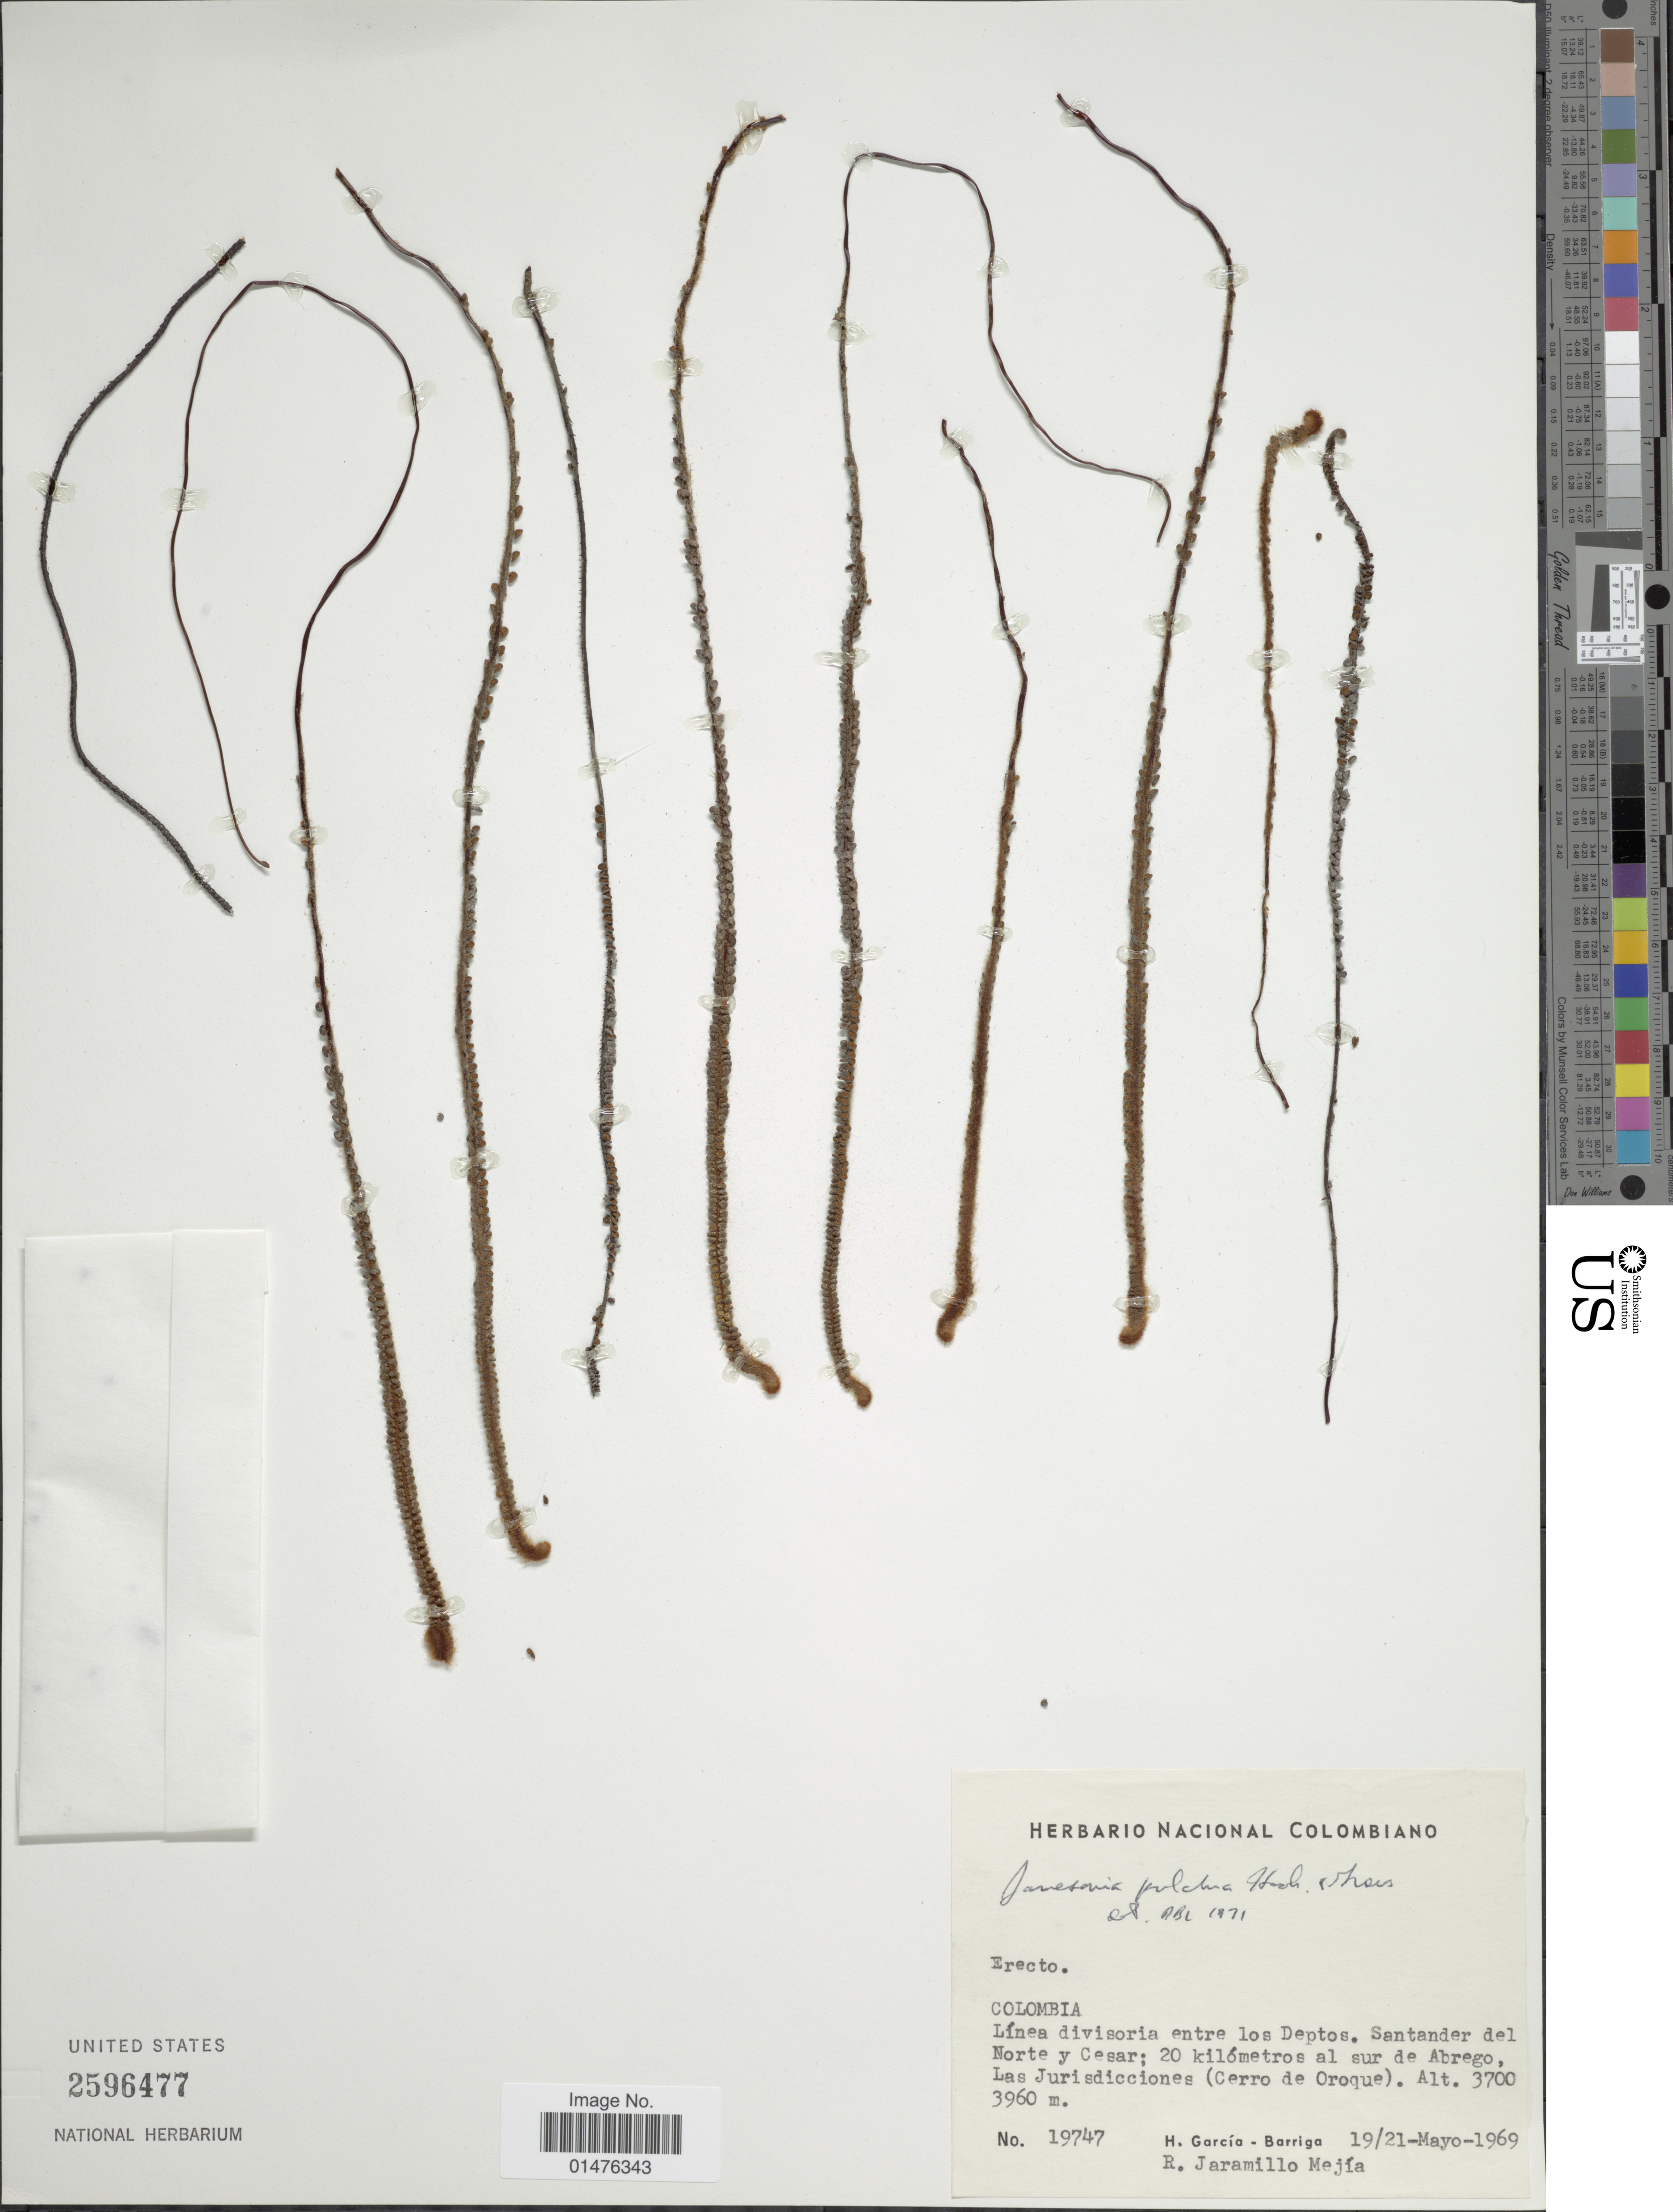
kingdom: Plantae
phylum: Tracheophyta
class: Polypodiopsida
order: Polypodiales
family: Pteridaceae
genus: Jamesonia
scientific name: Jamesonia pulchra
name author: Hook. & Grev.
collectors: H. García Barriga & R. Jaramillo M.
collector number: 19747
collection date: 1969-05-19/1969-05-21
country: Colombia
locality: Línea divisoria entre los Deptos. Santander del Norte y Cesar; 20 kilómeros al sur de Abrego, las Jurisdicciones (Cerro Oroque)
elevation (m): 3700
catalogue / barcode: US 2596477